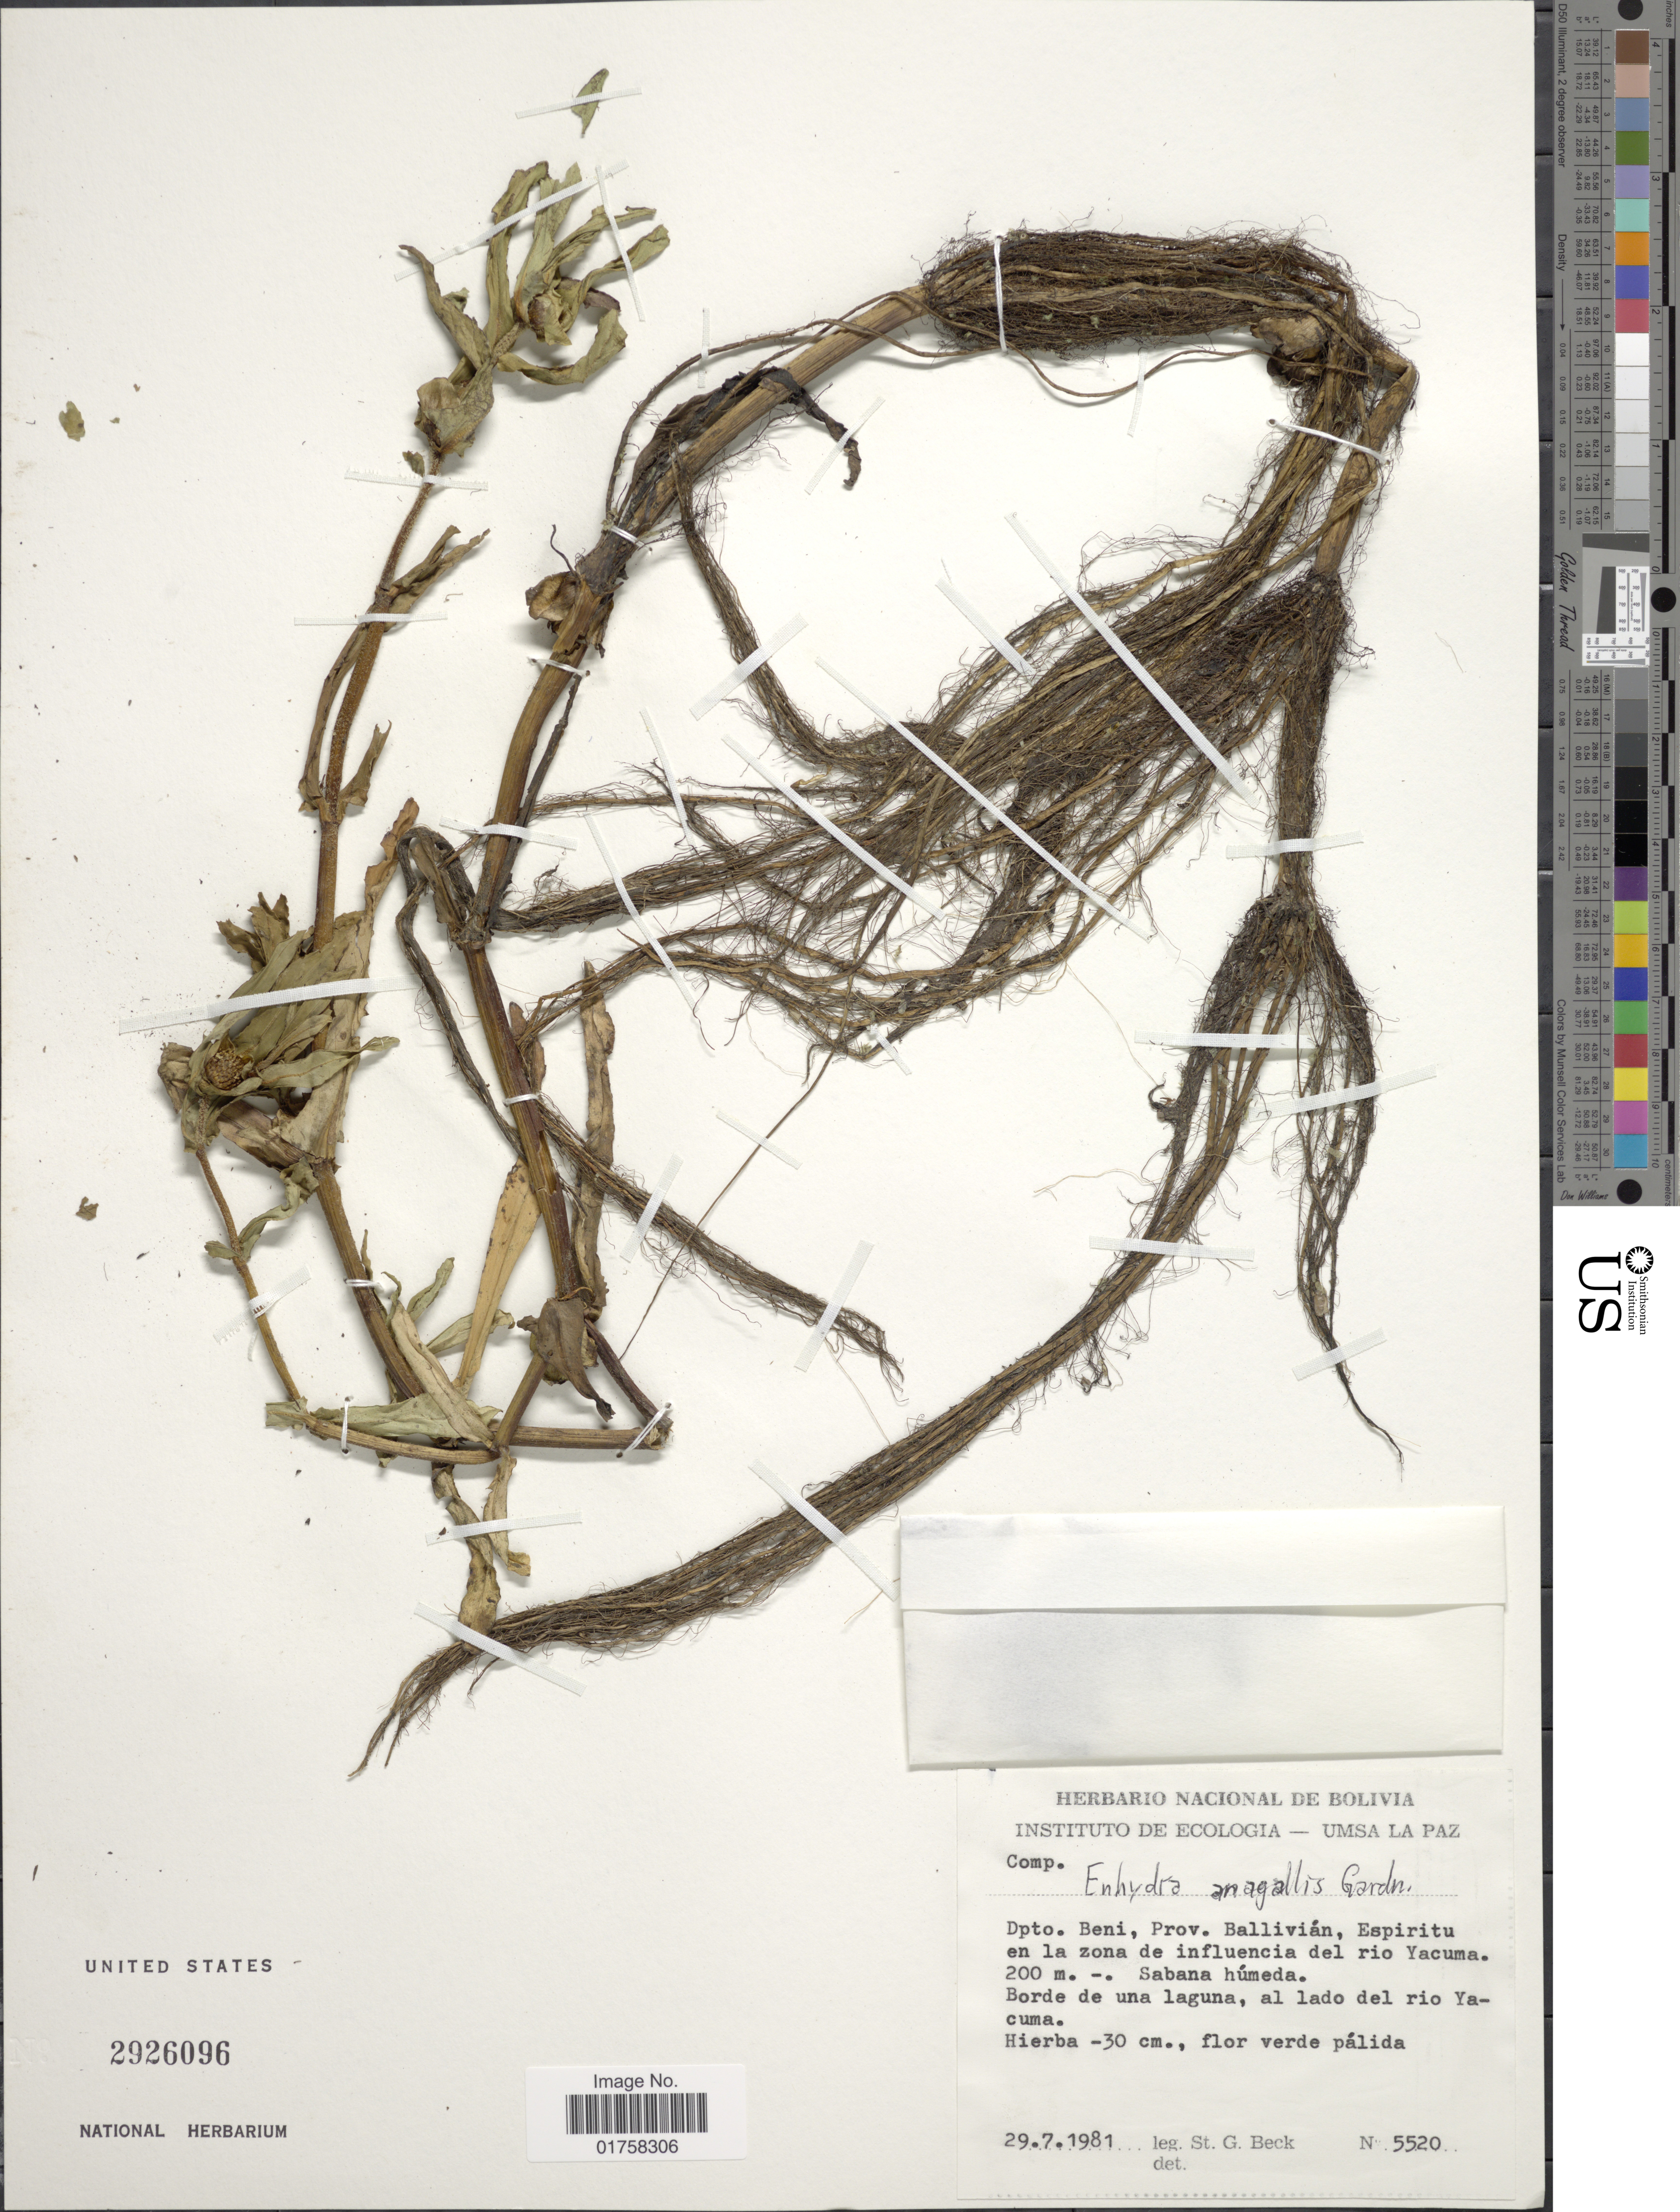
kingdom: Plantae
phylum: Tracheophyta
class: Magnoliopsida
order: Asterales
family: Asteraceae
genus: Enhydra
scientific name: Enhydra fluctuans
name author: Lour.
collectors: S. G. Beck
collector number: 5520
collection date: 1981-07-29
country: Bolivia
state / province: Beni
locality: Prov. Ballivián, Espiritu en la zona de influencia del rio Yacuma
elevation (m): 200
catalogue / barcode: US 2926096